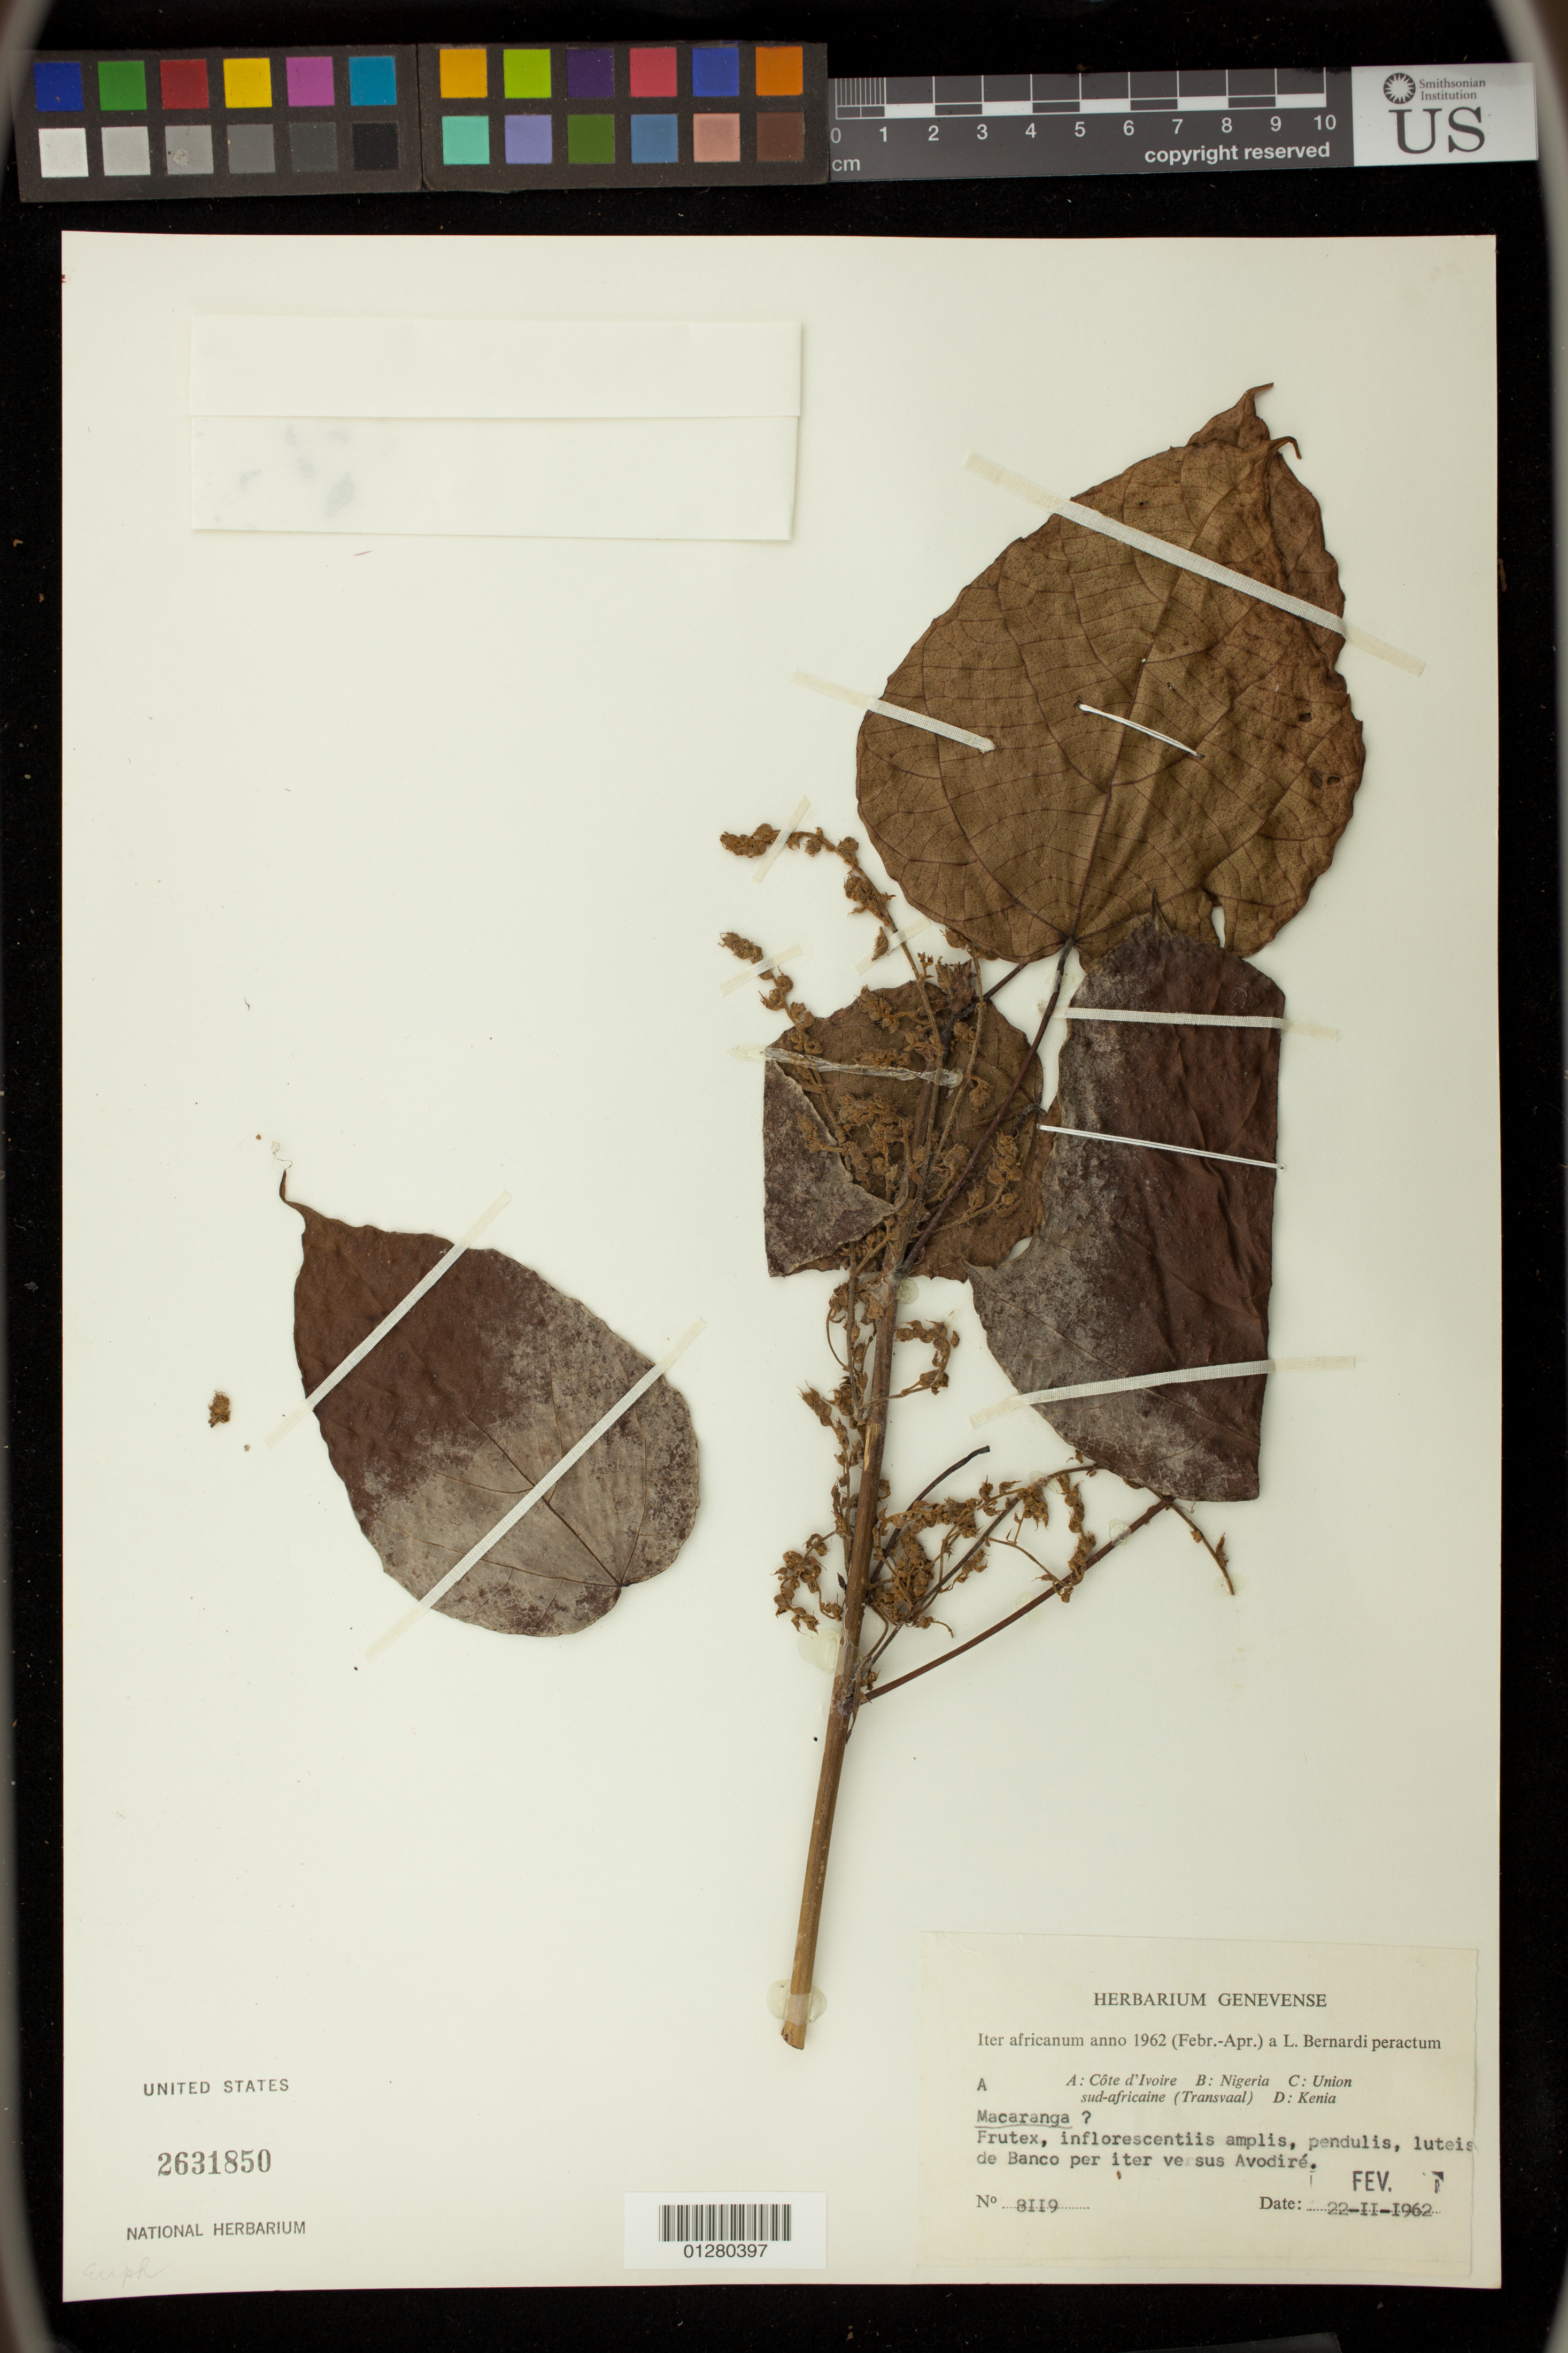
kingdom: Plantae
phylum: Tracheophyta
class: Magnoliopsida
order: Malpighiales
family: Euphorbiaceae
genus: Macaranga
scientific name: Macaranga sp.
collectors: L. Bernardi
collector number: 8119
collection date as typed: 22 Feb 1962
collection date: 1962-02-22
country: Ivory Coast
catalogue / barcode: US 2631850